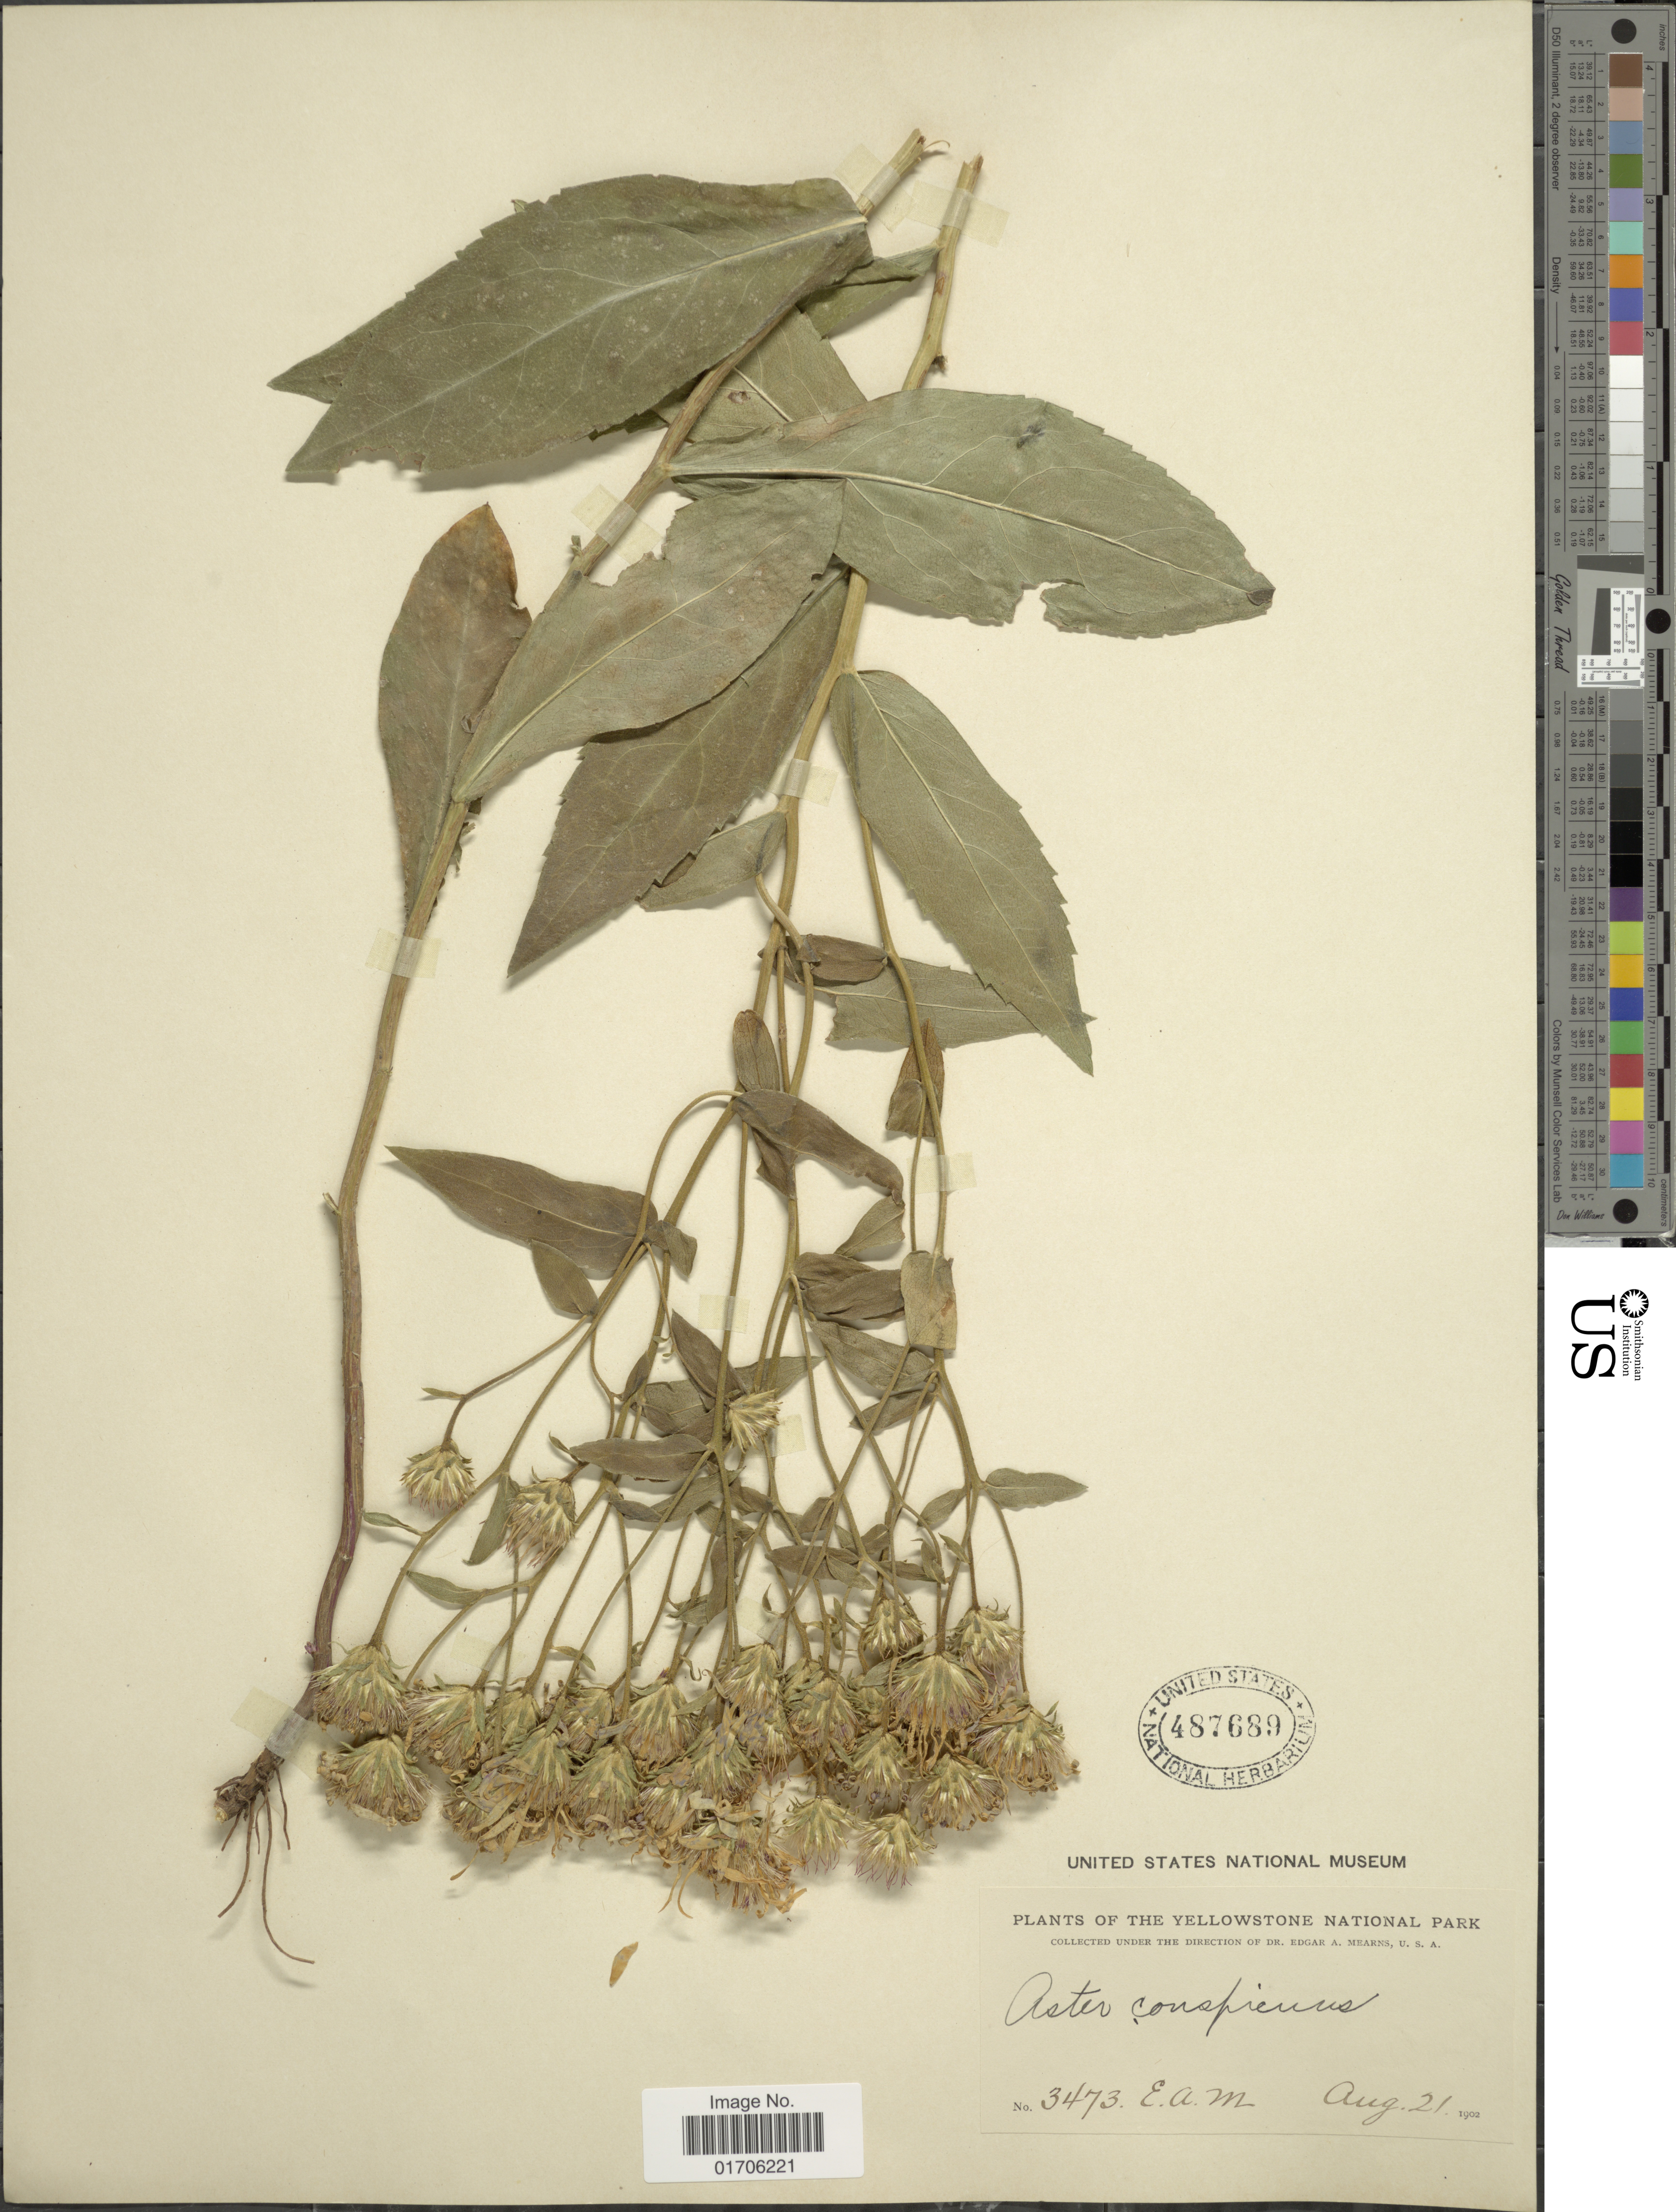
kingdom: Plantae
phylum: Tracheophyta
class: Magnoliopsida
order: Asterales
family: Asteraceae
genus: Eurybia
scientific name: Eurybia conspicua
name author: (Lindl.) G.L. Nesom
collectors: E. A. Mearns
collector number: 3473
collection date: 1902-08-21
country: United States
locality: Yellowstone National Park.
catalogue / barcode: US 487689